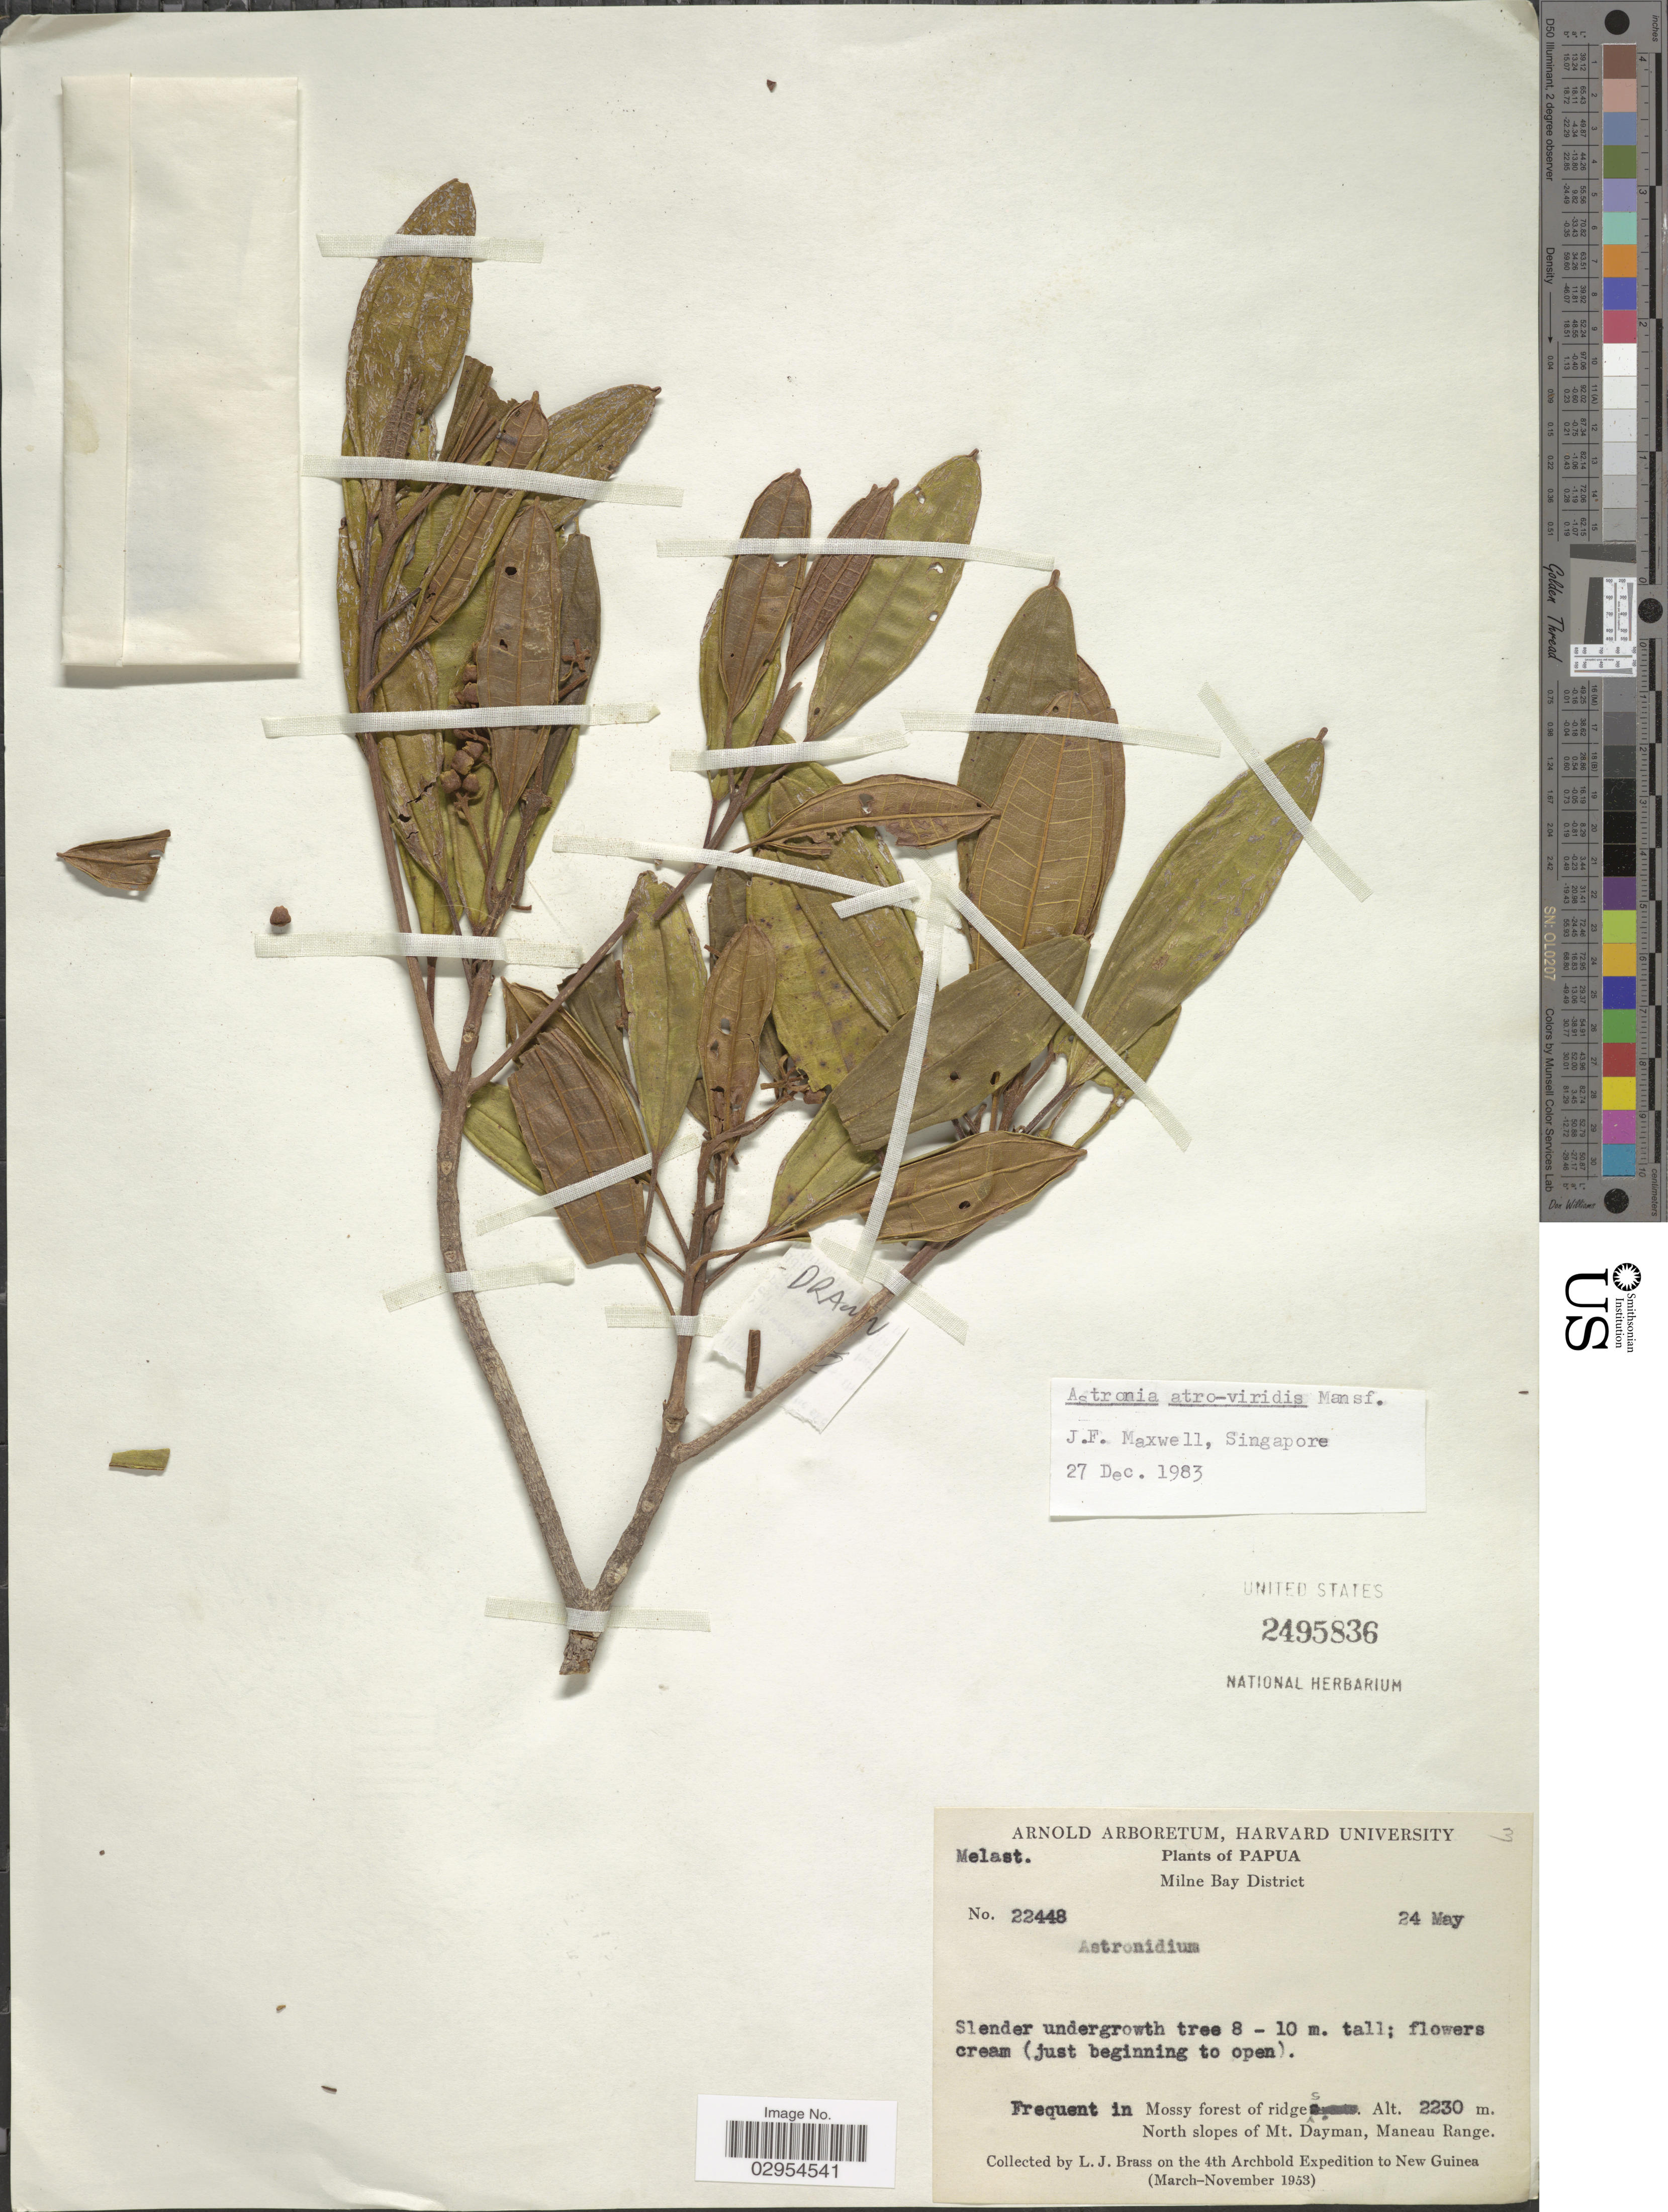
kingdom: Plantae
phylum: Tracheophyta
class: Magnoliopsida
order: Myrtales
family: Melastomataceae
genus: Astronia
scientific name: Astronia atroviridis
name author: Mansf.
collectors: L. J. Brass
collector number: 22448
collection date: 1953-05-24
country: Papua New Guinea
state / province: Milne Bay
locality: New Guinea. North slopes of Mt. Dayman, Maneau Range.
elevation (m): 2230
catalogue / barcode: US 2495836